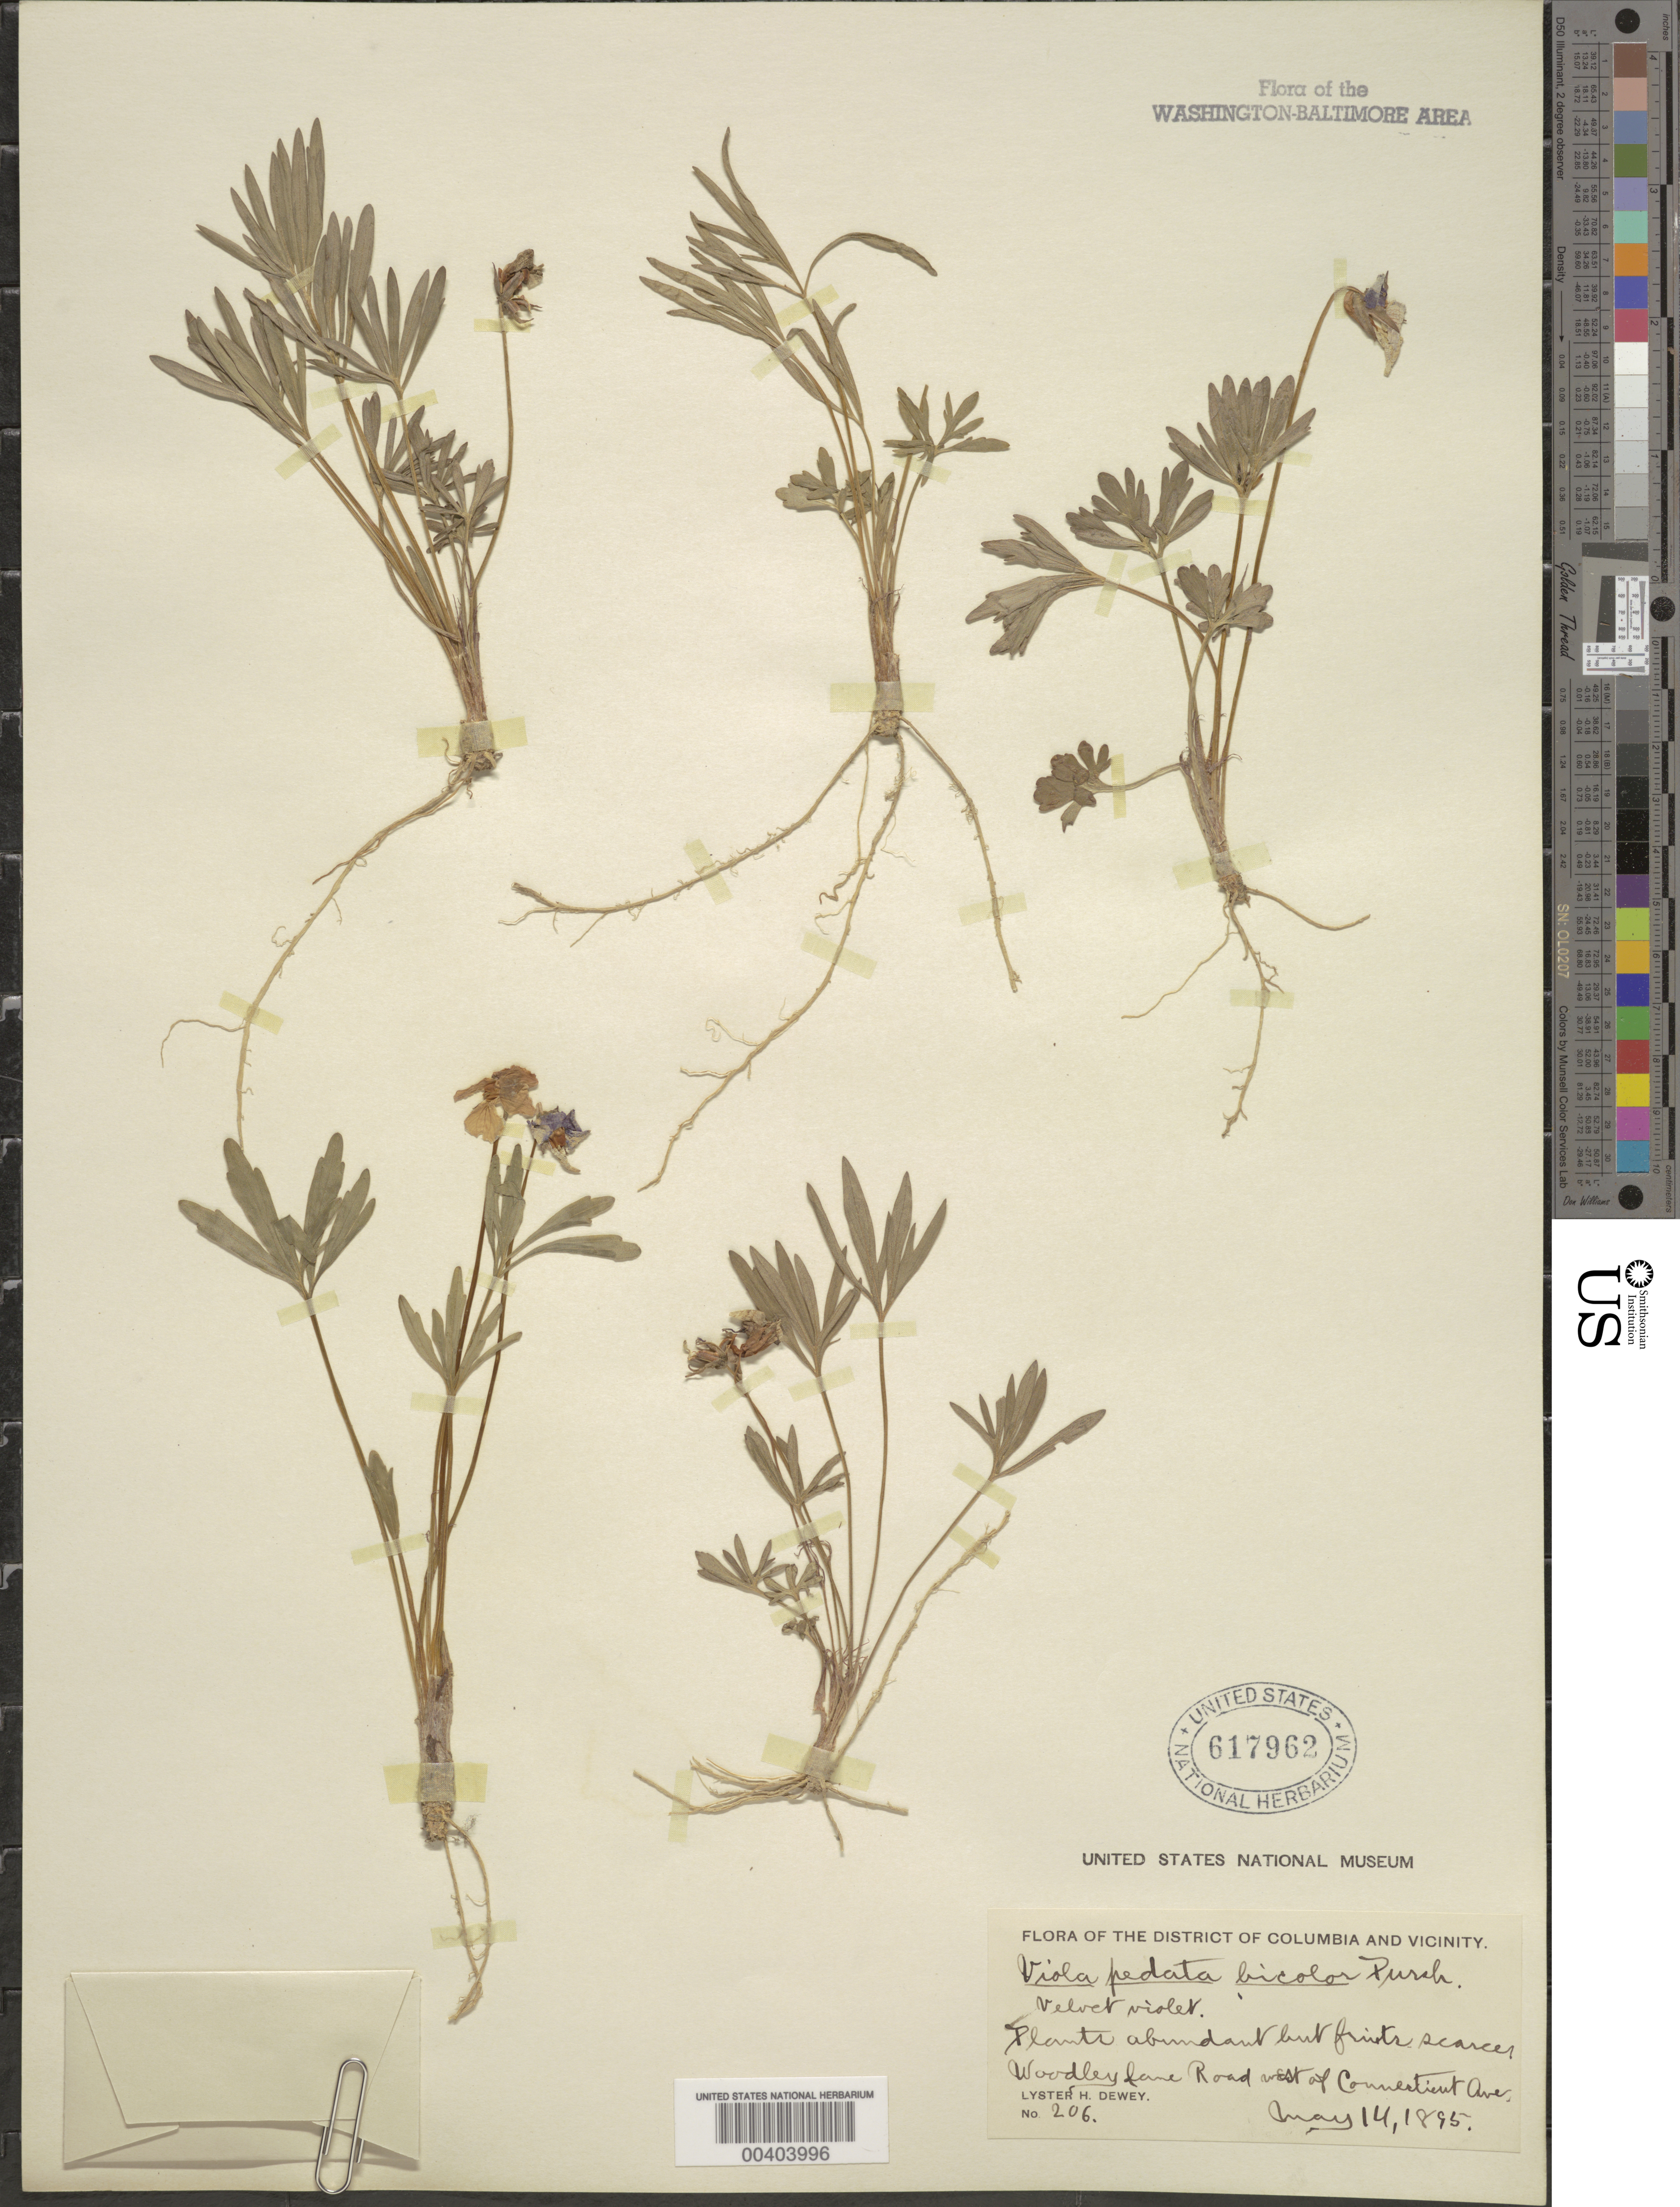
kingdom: Plantae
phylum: Tracheophyta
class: Magnoliopsida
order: Malpighiales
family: Violaceae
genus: Viola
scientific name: Viola pedata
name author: L.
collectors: L. H. Dewey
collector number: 206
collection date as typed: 14 May 1895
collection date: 1895-05-14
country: United States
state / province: District of Columbia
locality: Woodley Lane west of Conn. Ave.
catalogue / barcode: US 617962